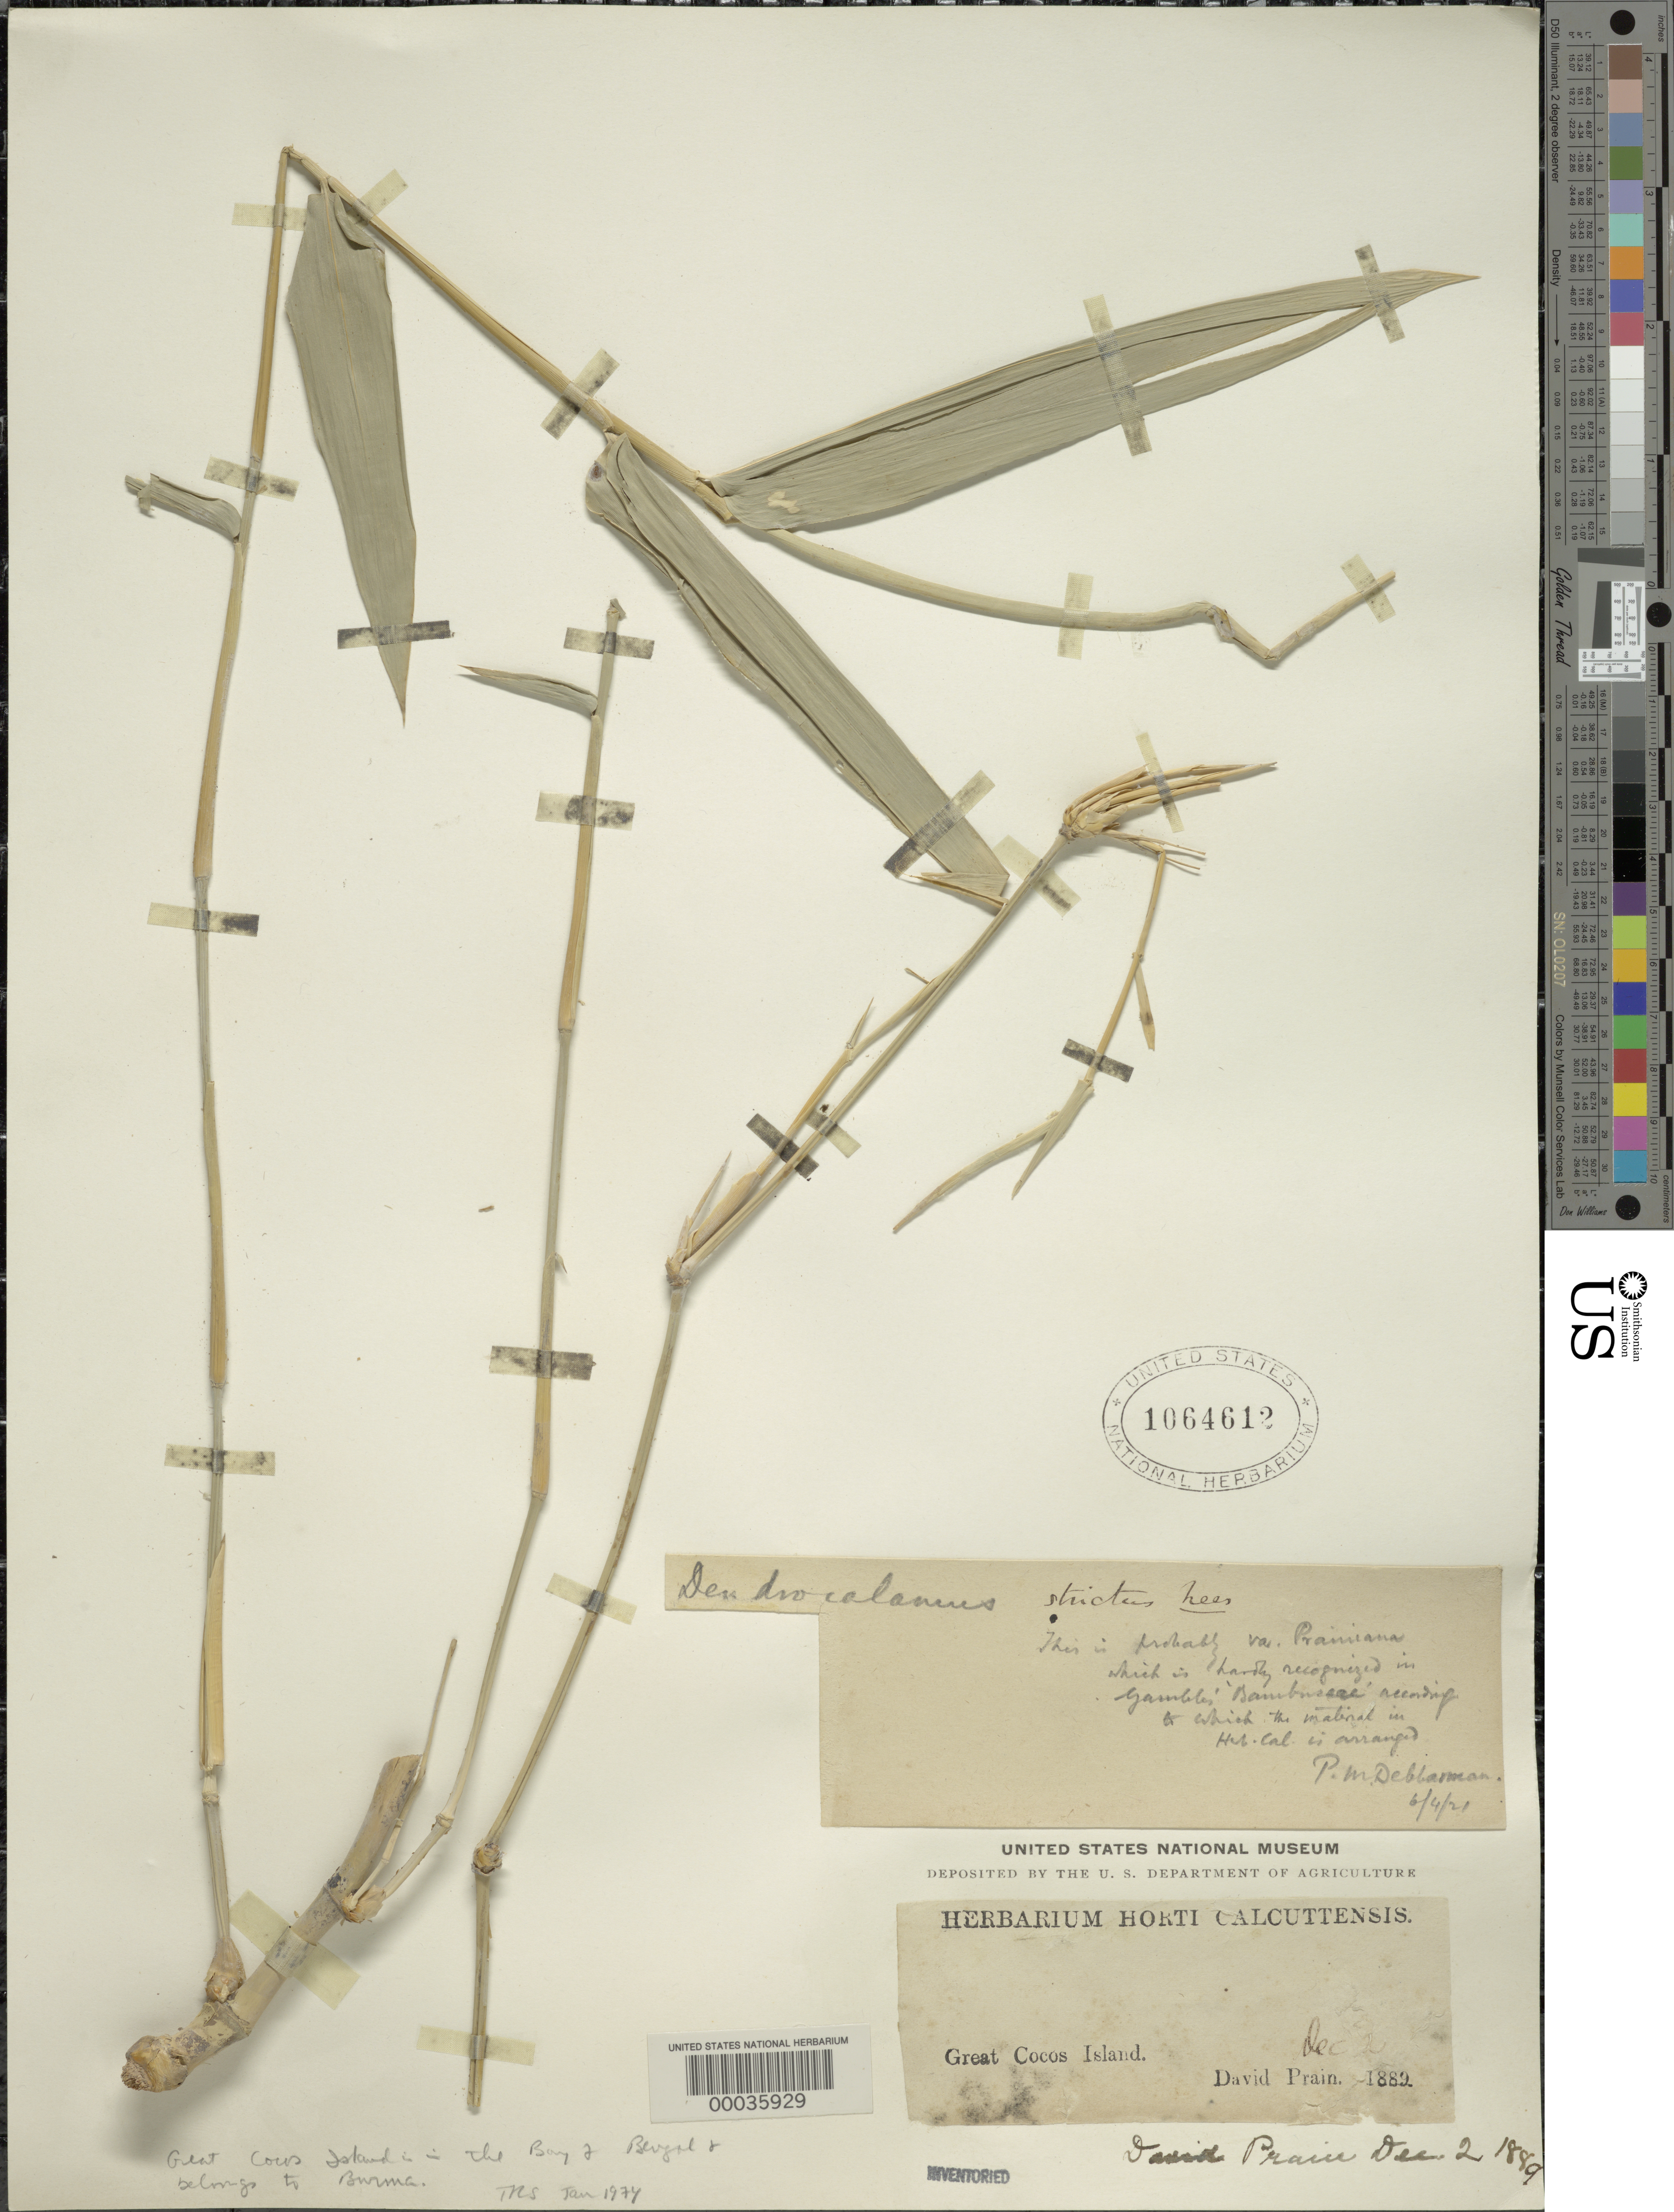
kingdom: Plantae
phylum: Tracheophyta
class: Liliopsida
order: Poales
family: Poaceae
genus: Dendrocalamus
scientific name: Dendrocalamus strictus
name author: (Roxb.) Nees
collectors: D. Prain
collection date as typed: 02 Dec 1889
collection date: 1889-12-02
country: Myanmar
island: Great Cocos Island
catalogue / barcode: US 1064612